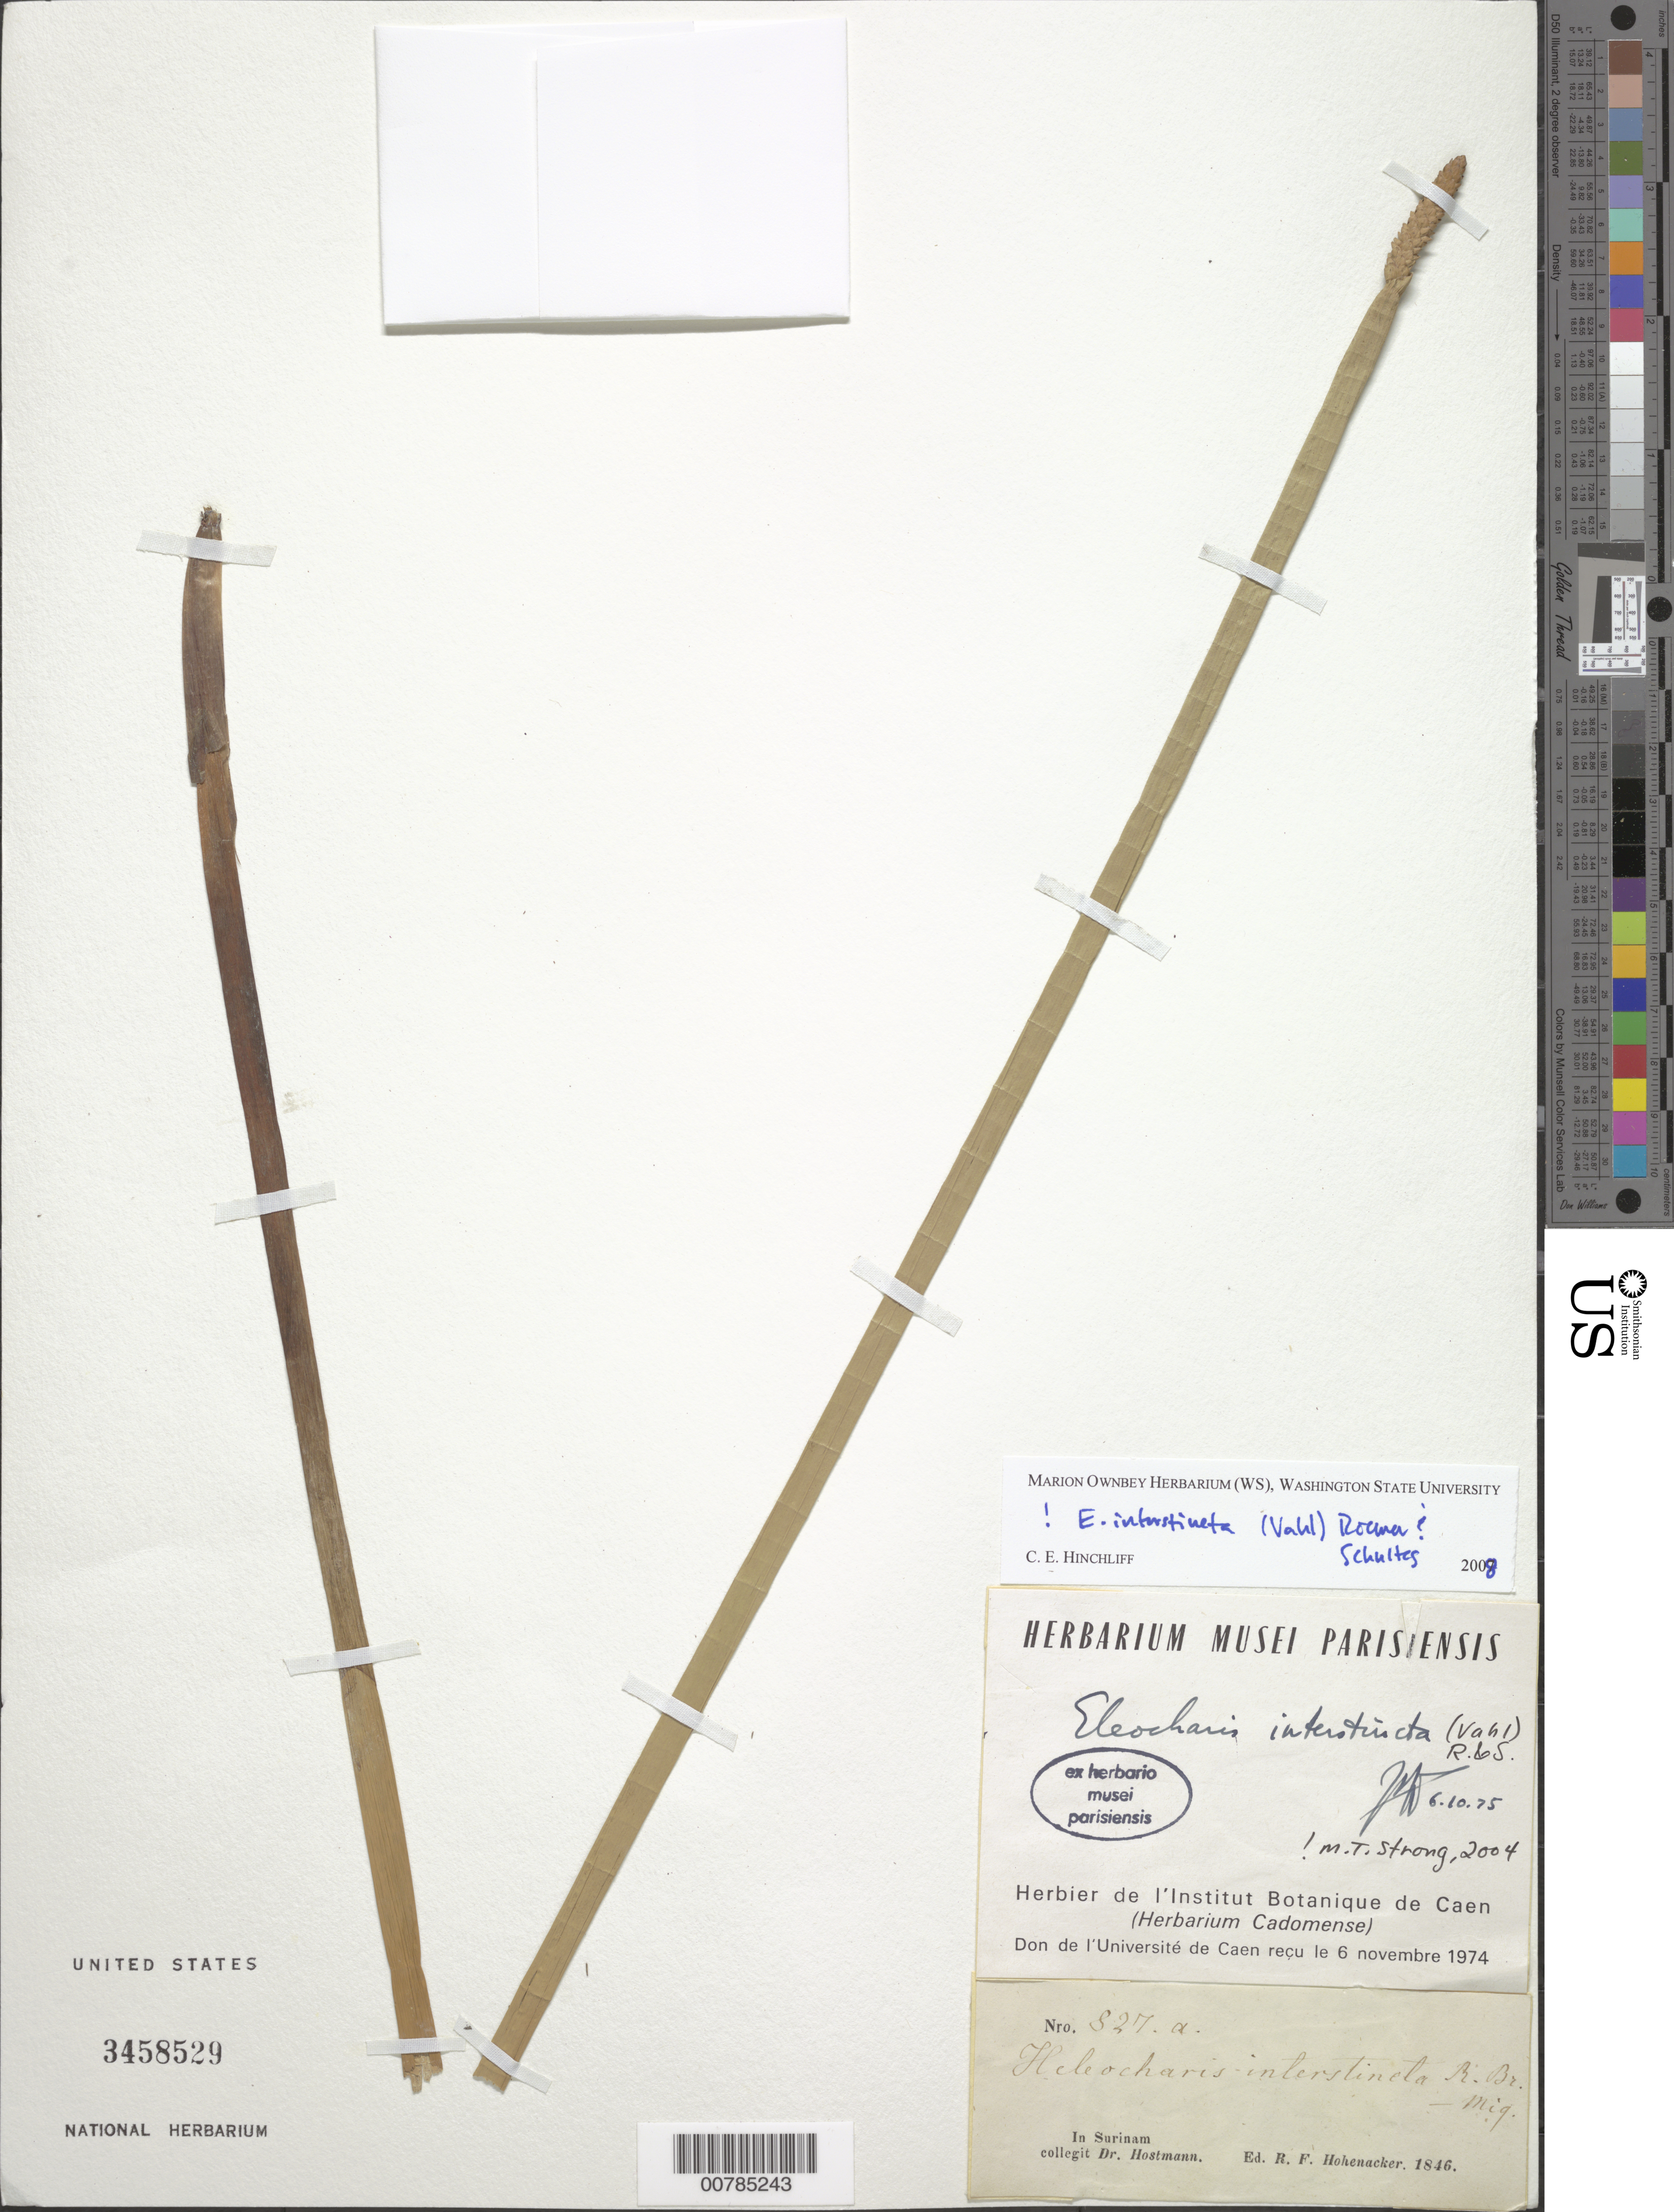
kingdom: Plantae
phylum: Tracheophyta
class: Liliopsida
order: Poales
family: Cyperaceae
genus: Eleocharis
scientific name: Eleocharis interstincta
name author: (Vahl) Roem. & Schult.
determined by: Strong, M. T., (US), Smithsonian Institution - National Museum of Natural History (UNITED STATES)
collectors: F. Hostmann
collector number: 827 a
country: Suriname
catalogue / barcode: US 3458529